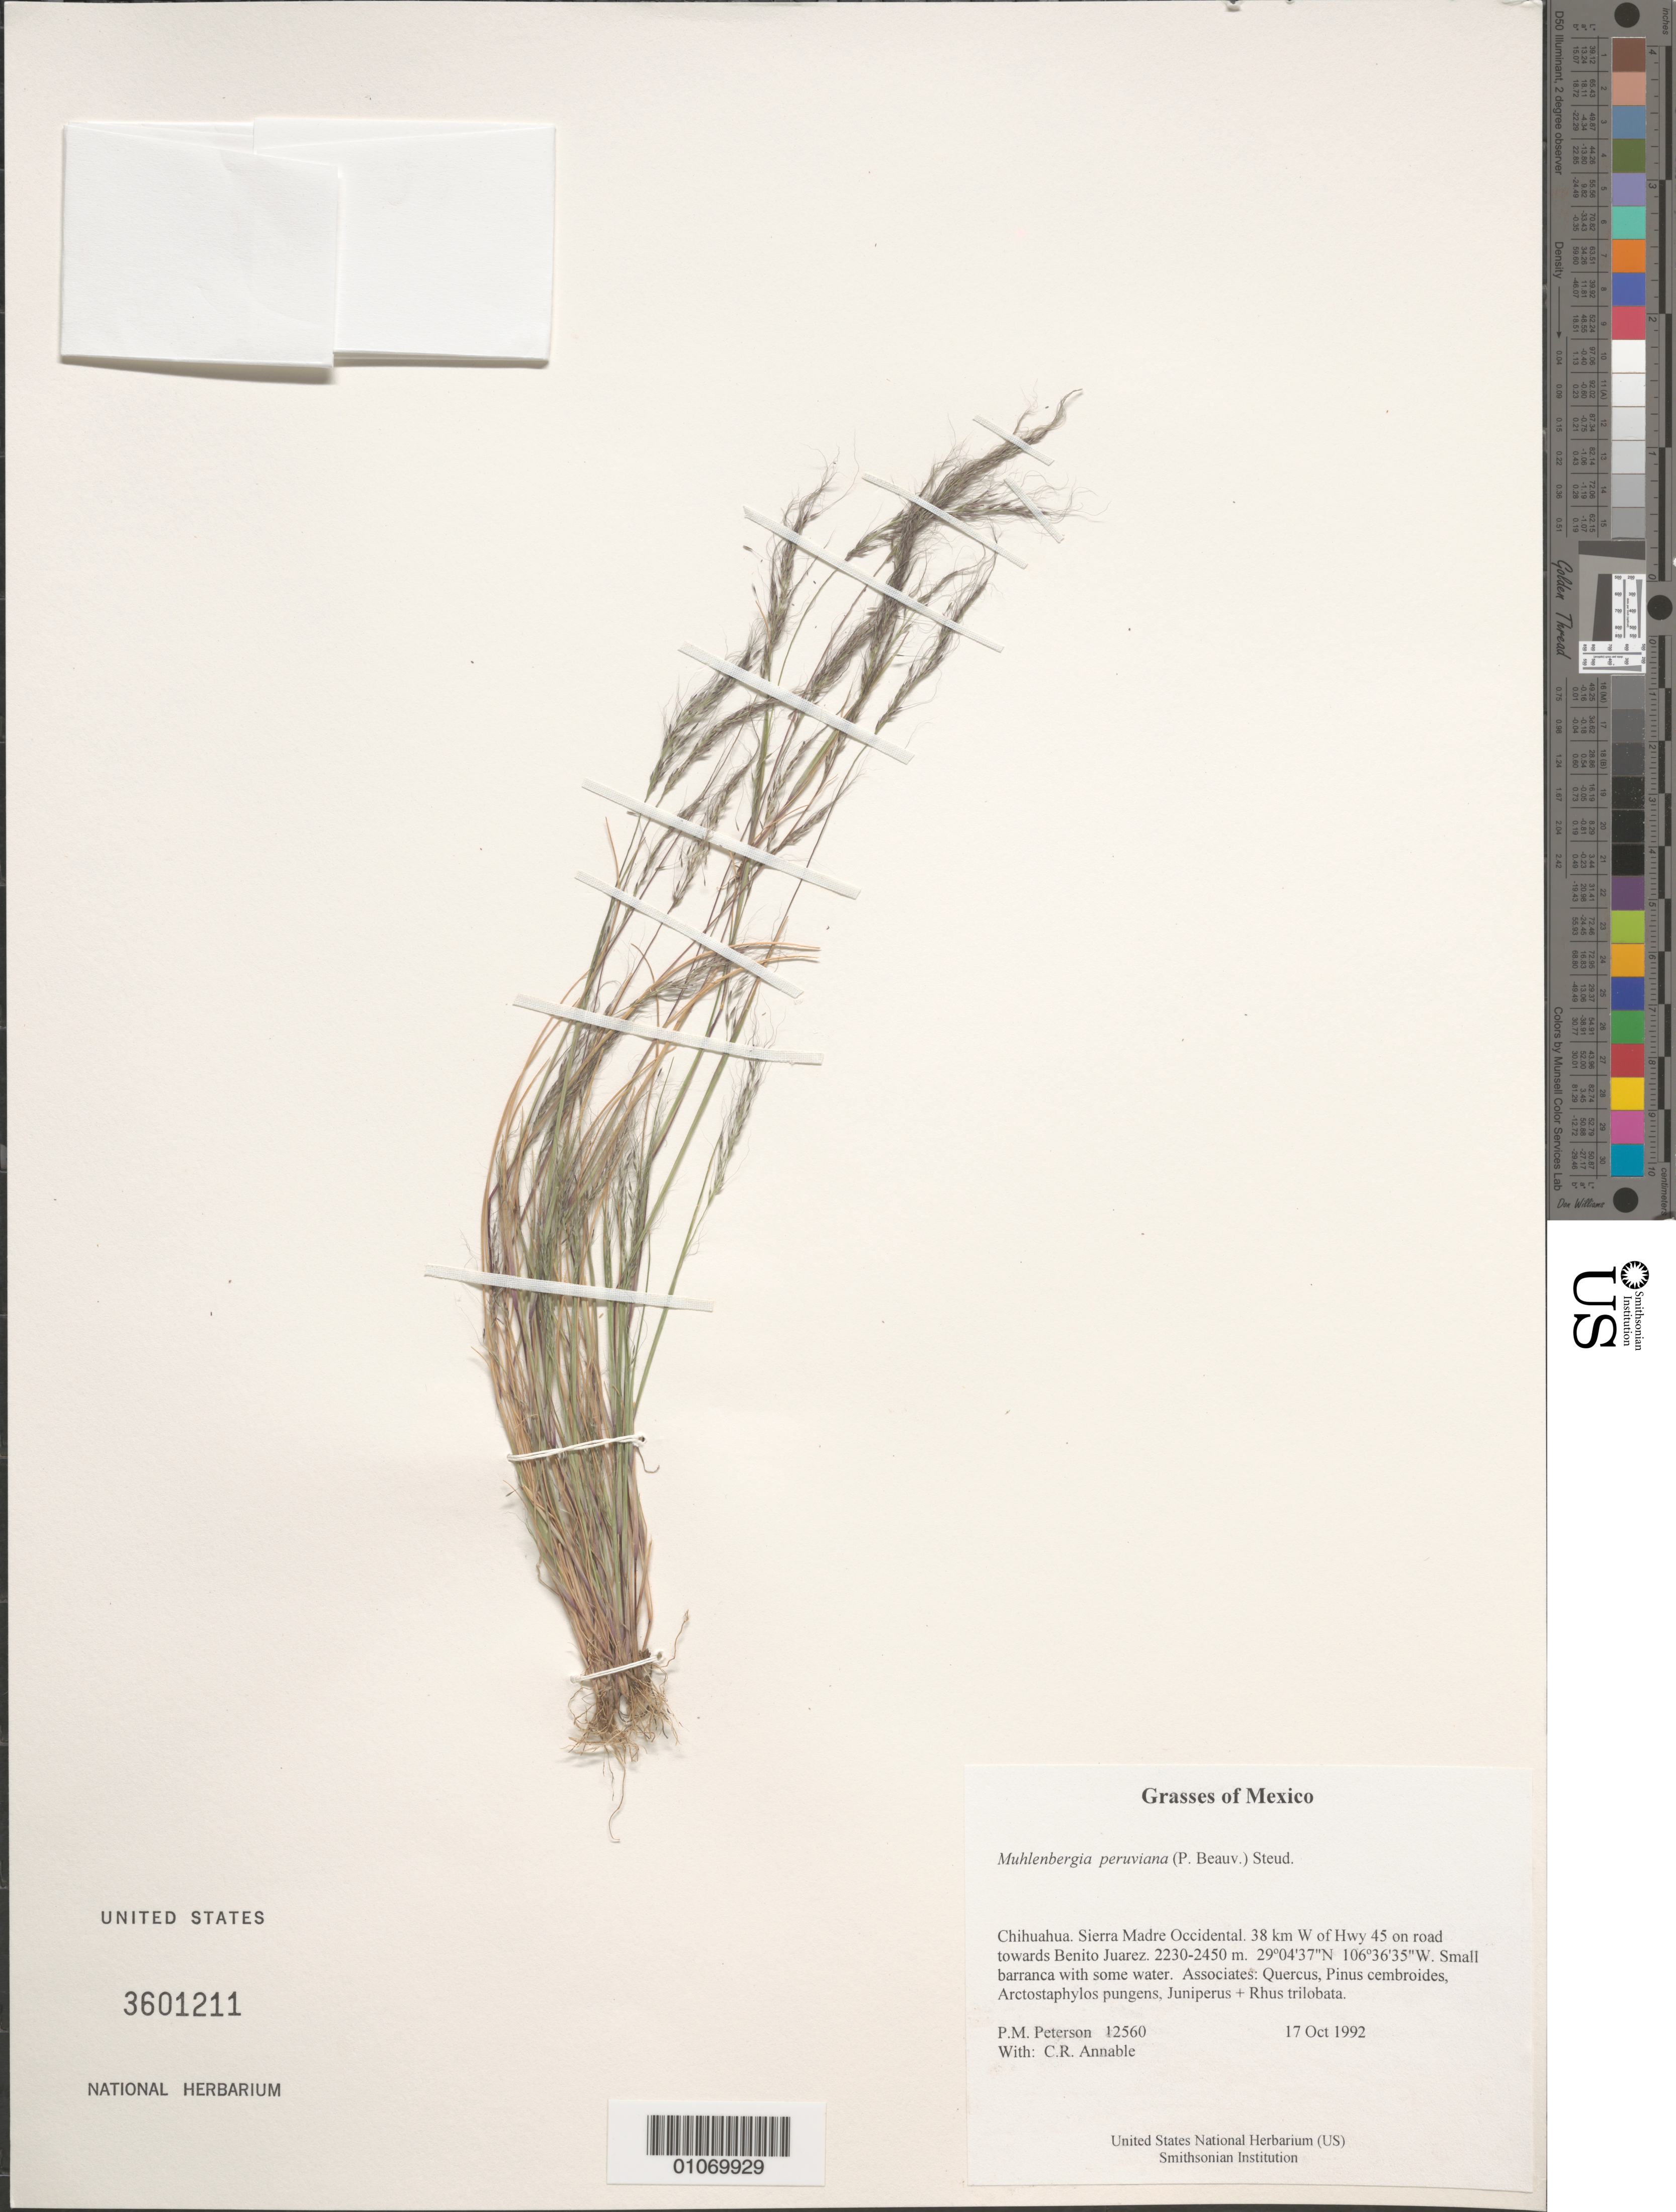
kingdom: Plantae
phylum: Tracheophyta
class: Liliopsida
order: Poales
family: Poaceae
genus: Muhlenbergia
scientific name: Muhlenbergia peruviana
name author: (P. Beauv.) Steud.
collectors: P. M. Peterson & C. R. Annable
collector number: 12560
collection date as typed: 17 Oct 1992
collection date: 1992-10-17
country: Mexico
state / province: Chihuahua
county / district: Sierra Madre Occidental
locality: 38 km W of Hwy 45 on road towards Benito Juarez.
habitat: Small barranca with some water. Associates: Quercus, Pinus cembroides, Arctostaphylos pungens, Juniperus + Rhus trilobata.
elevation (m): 2230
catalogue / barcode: US 3601211